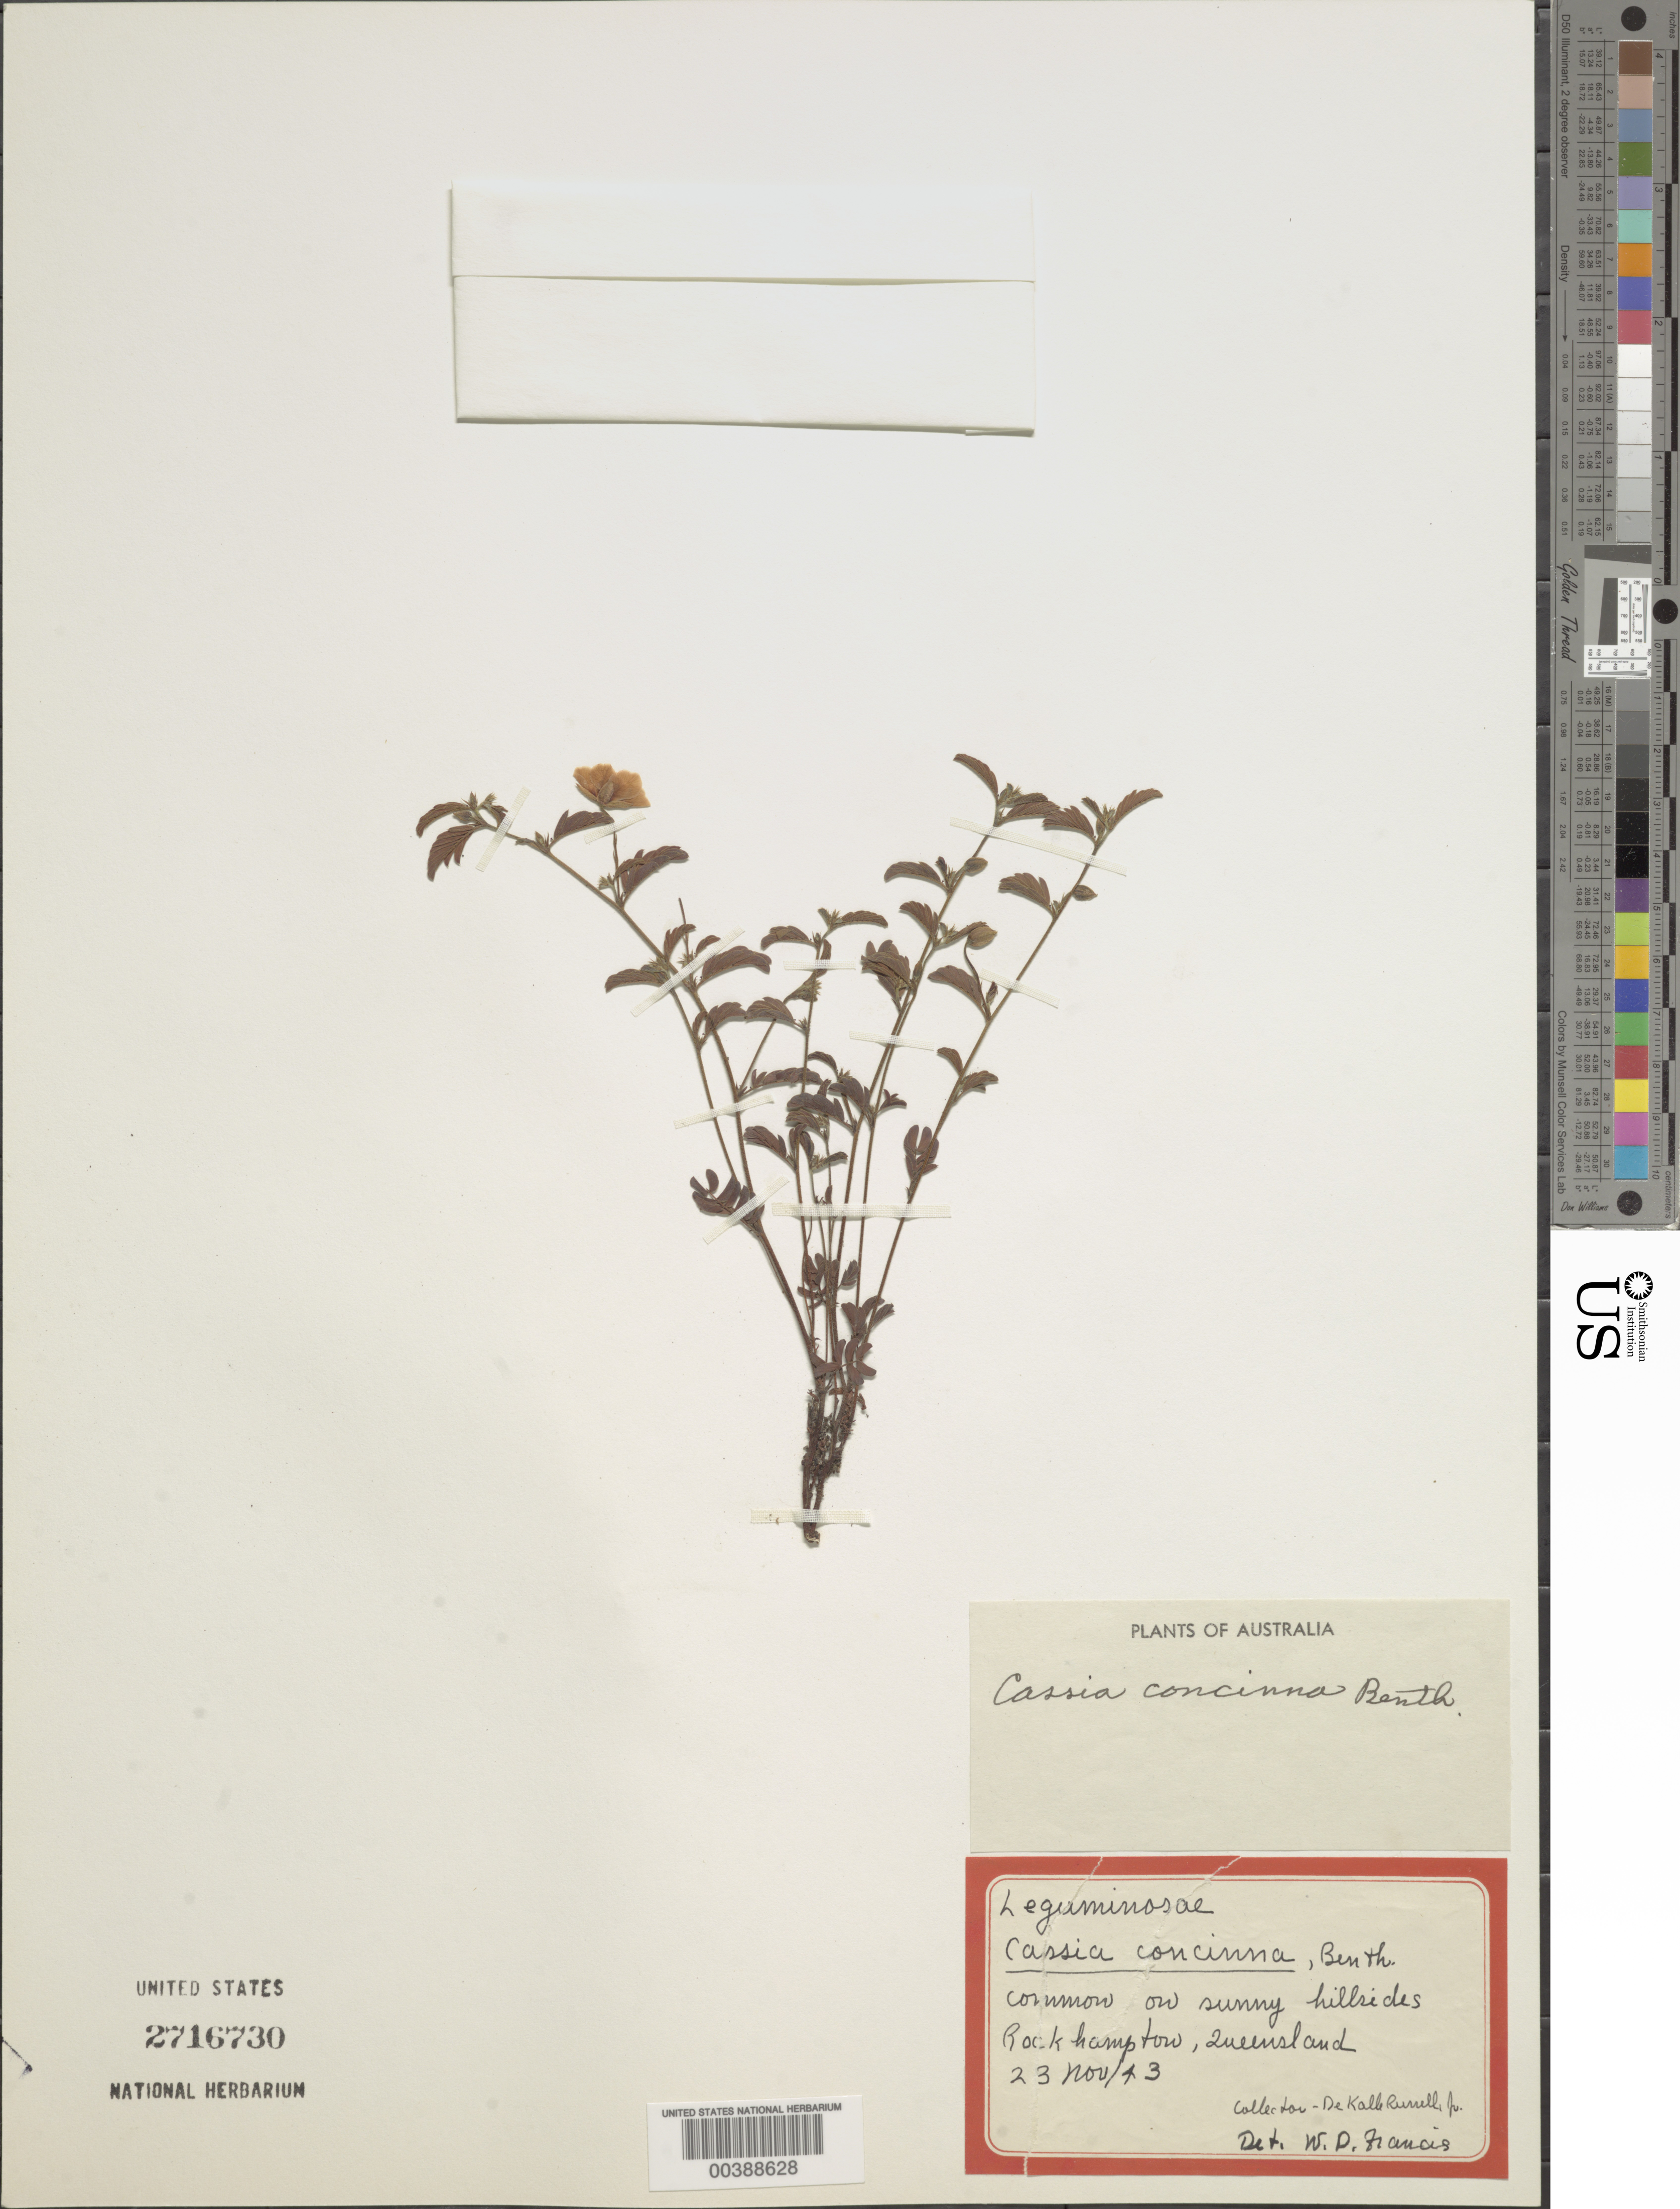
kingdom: Plantae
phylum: Tracheophyta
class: Magnoliopsida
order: Fabales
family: Fabaceae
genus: Chamaecrista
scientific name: Chamaecrista concinna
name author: (Benth.) Pedley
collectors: D. K. Russell Jr.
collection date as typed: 23 Nov 1943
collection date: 1943-11-23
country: Australia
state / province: Queensland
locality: Rockhampton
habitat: On sunny hillsides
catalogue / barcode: US 2716730